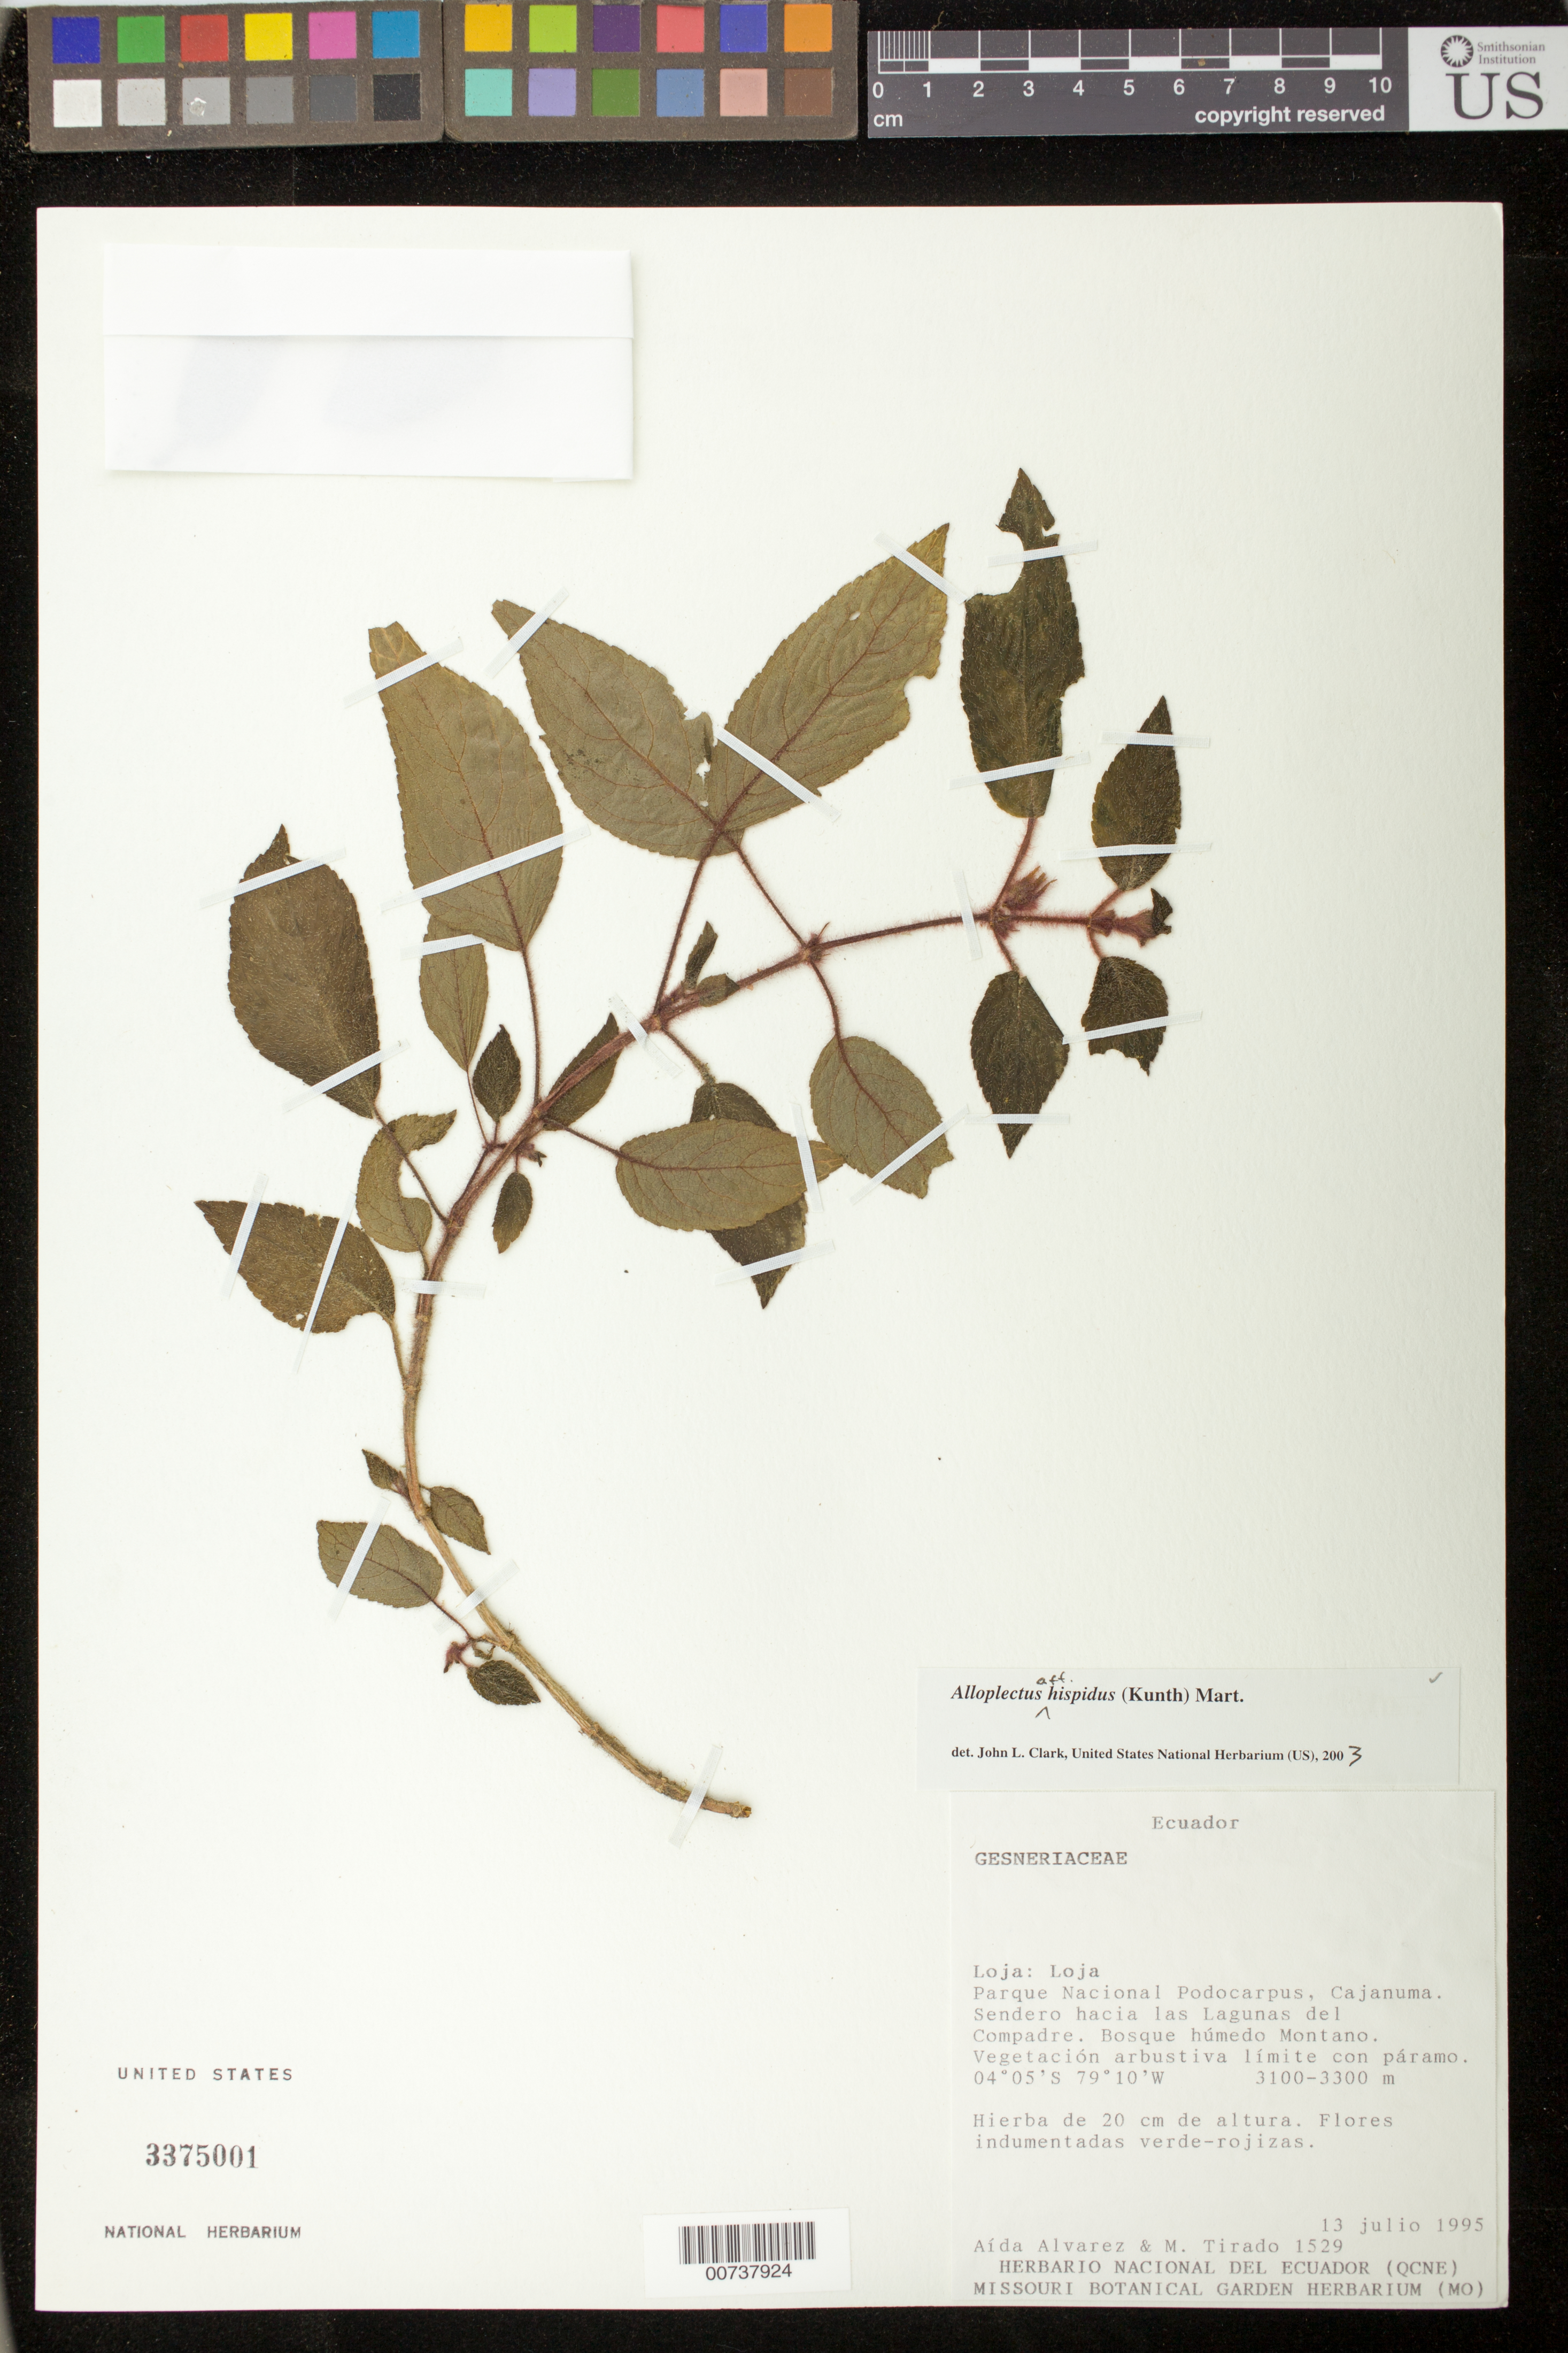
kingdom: Plantae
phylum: Tracheophyta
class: Magnoliopsida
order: Lamiales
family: Gesneriaceae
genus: Alloplectus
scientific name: Alloplectus hispidus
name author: (Kunth) Mart.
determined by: Clark, J. L., (SEL), The Marie Selby Botanical Garden (UNITED STATES)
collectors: A. Alvarez & M. Tirado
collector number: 1529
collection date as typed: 13 Jul 1995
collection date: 1995-07-13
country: Ecuador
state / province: Loja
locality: Parque Nacional Podocarpus, Cajanuma. Sendero hacia las Lagunas del Compadre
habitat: bosque humedo montano, vegetacion arbustiva limite con paramo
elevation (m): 3100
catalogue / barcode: US 3375001